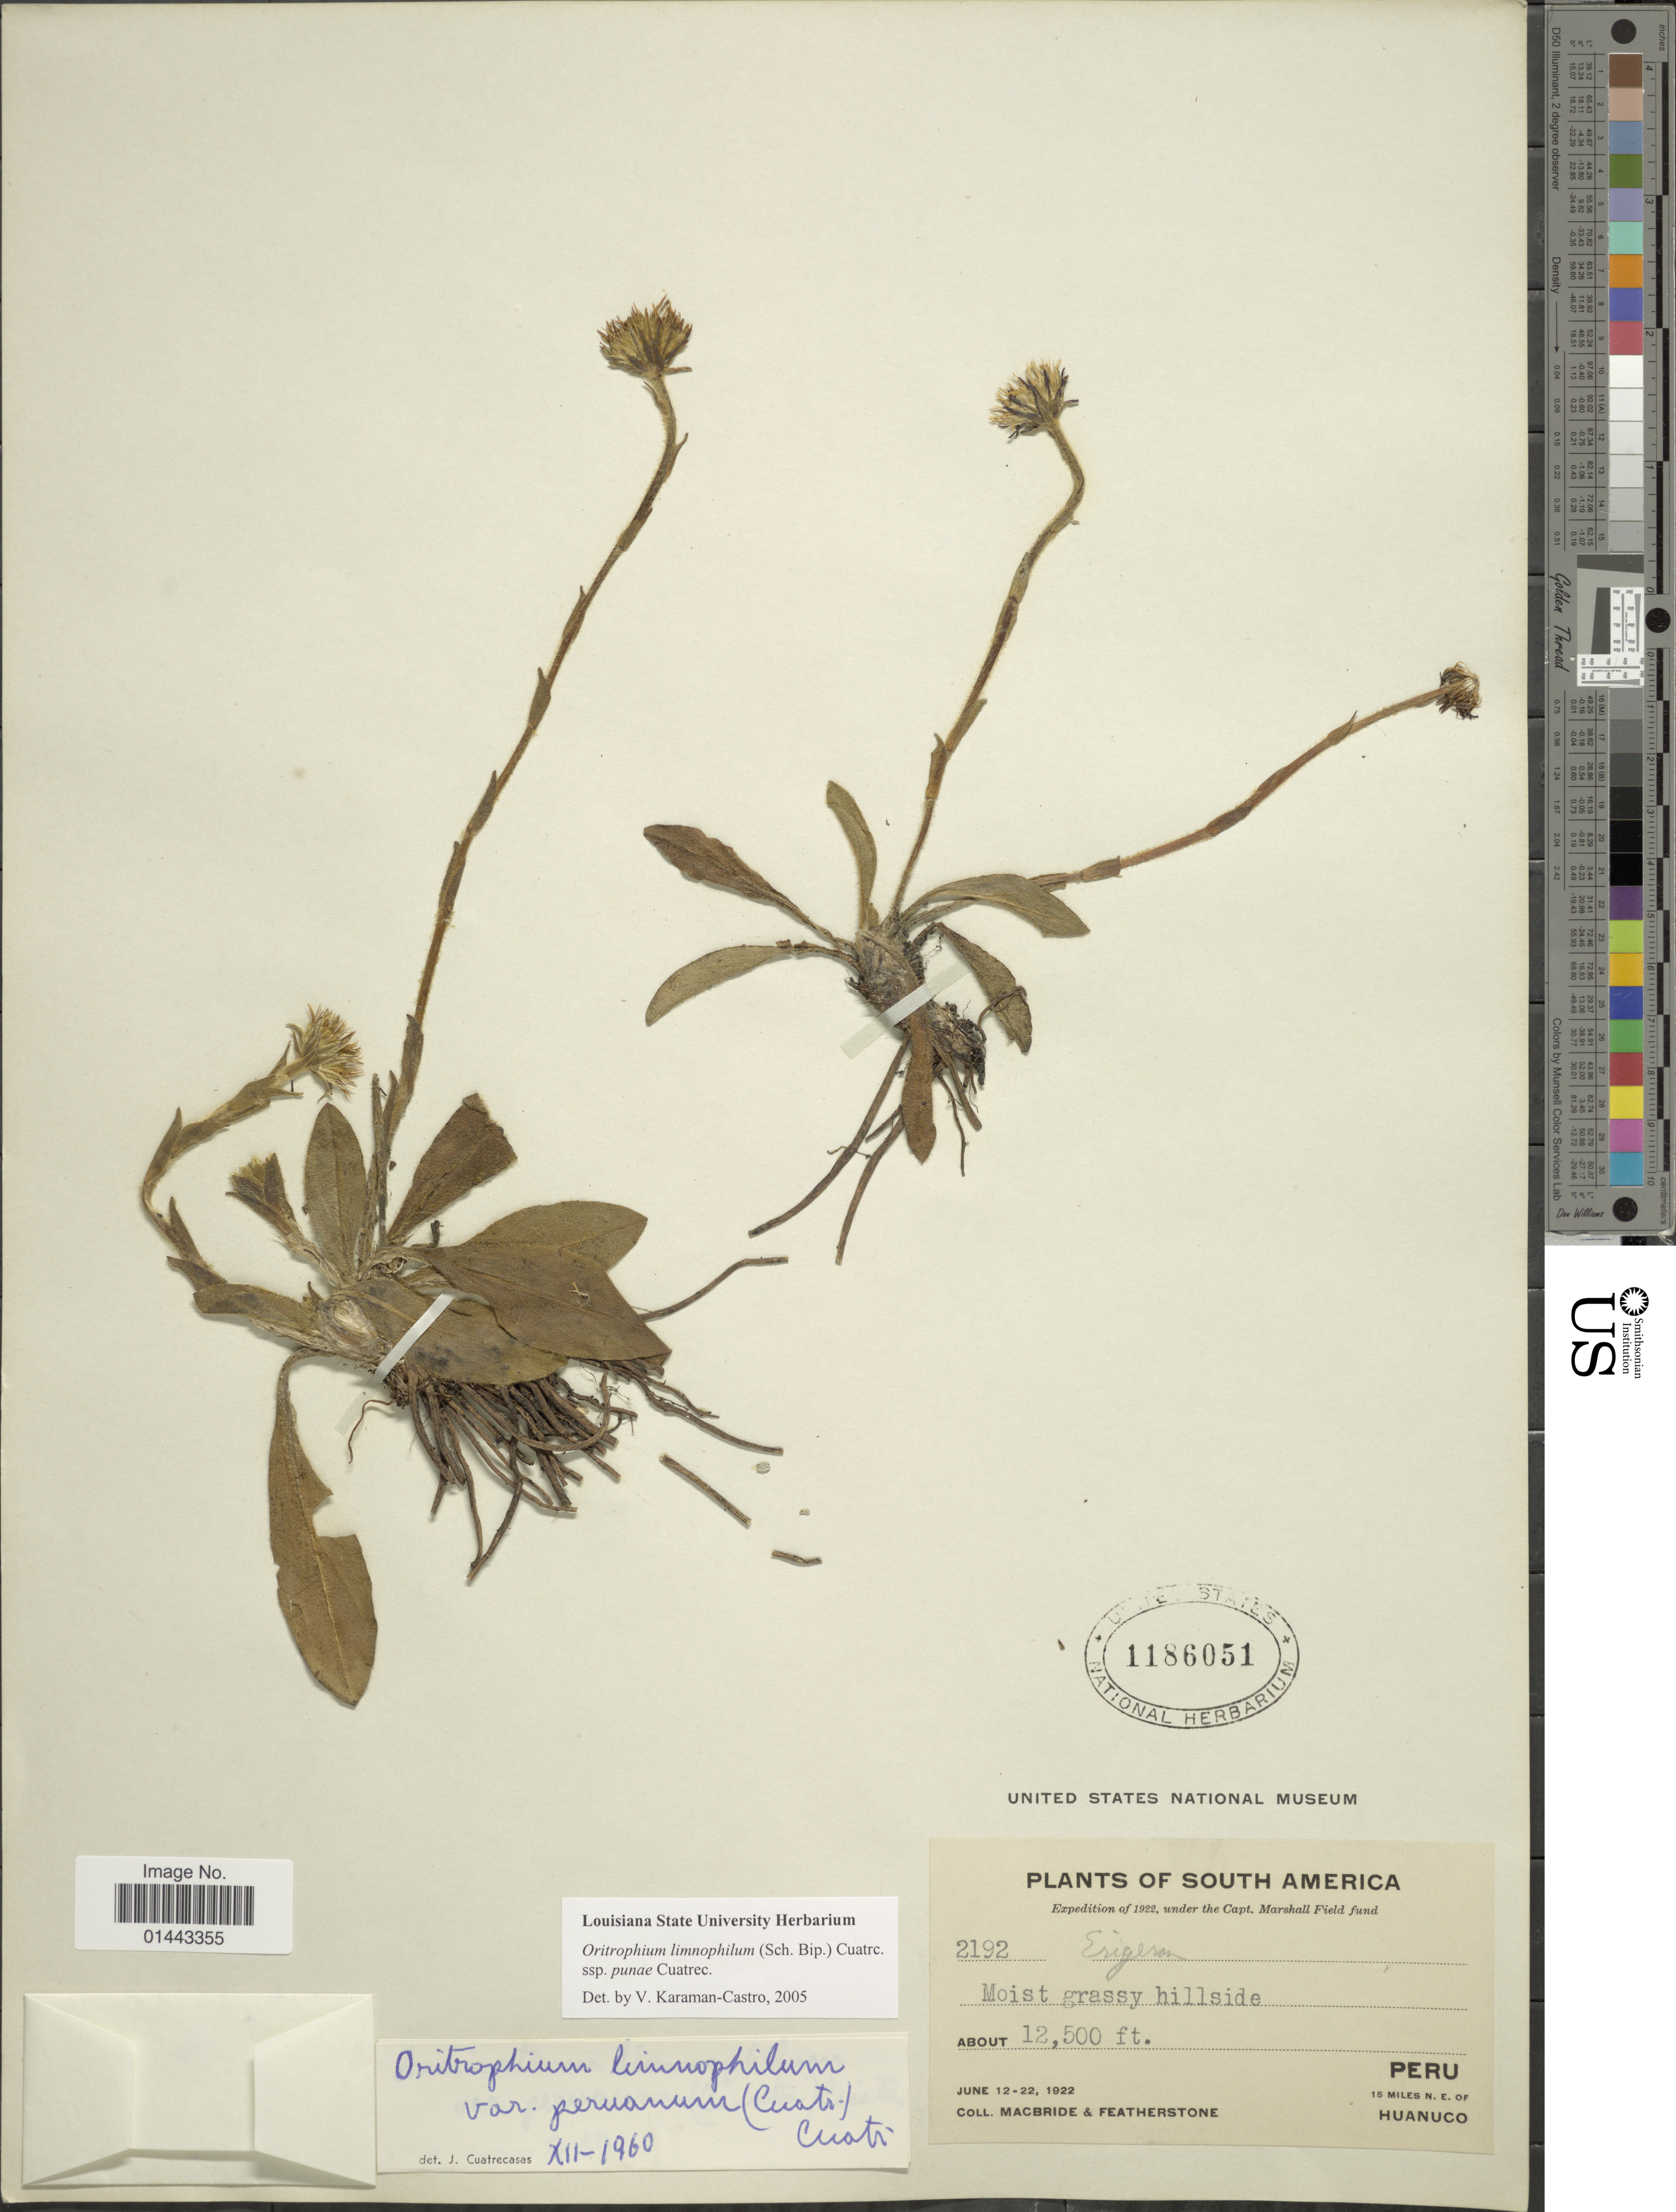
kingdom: Plantae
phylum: Tracheophyta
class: Magnoliopsida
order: Asterales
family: Asteraceae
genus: Oritrophium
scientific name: Oritrophium limnophilum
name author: (Sch. Bip.) Cuatrec.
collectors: Macbride, -- & -. Featherstone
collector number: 2192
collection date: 1922-06-12/1922-06-22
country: Peru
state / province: Huánuco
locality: Moist grassy hillside, 16 miles n.e. of Huanuco.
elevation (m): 3810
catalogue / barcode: US 1186051